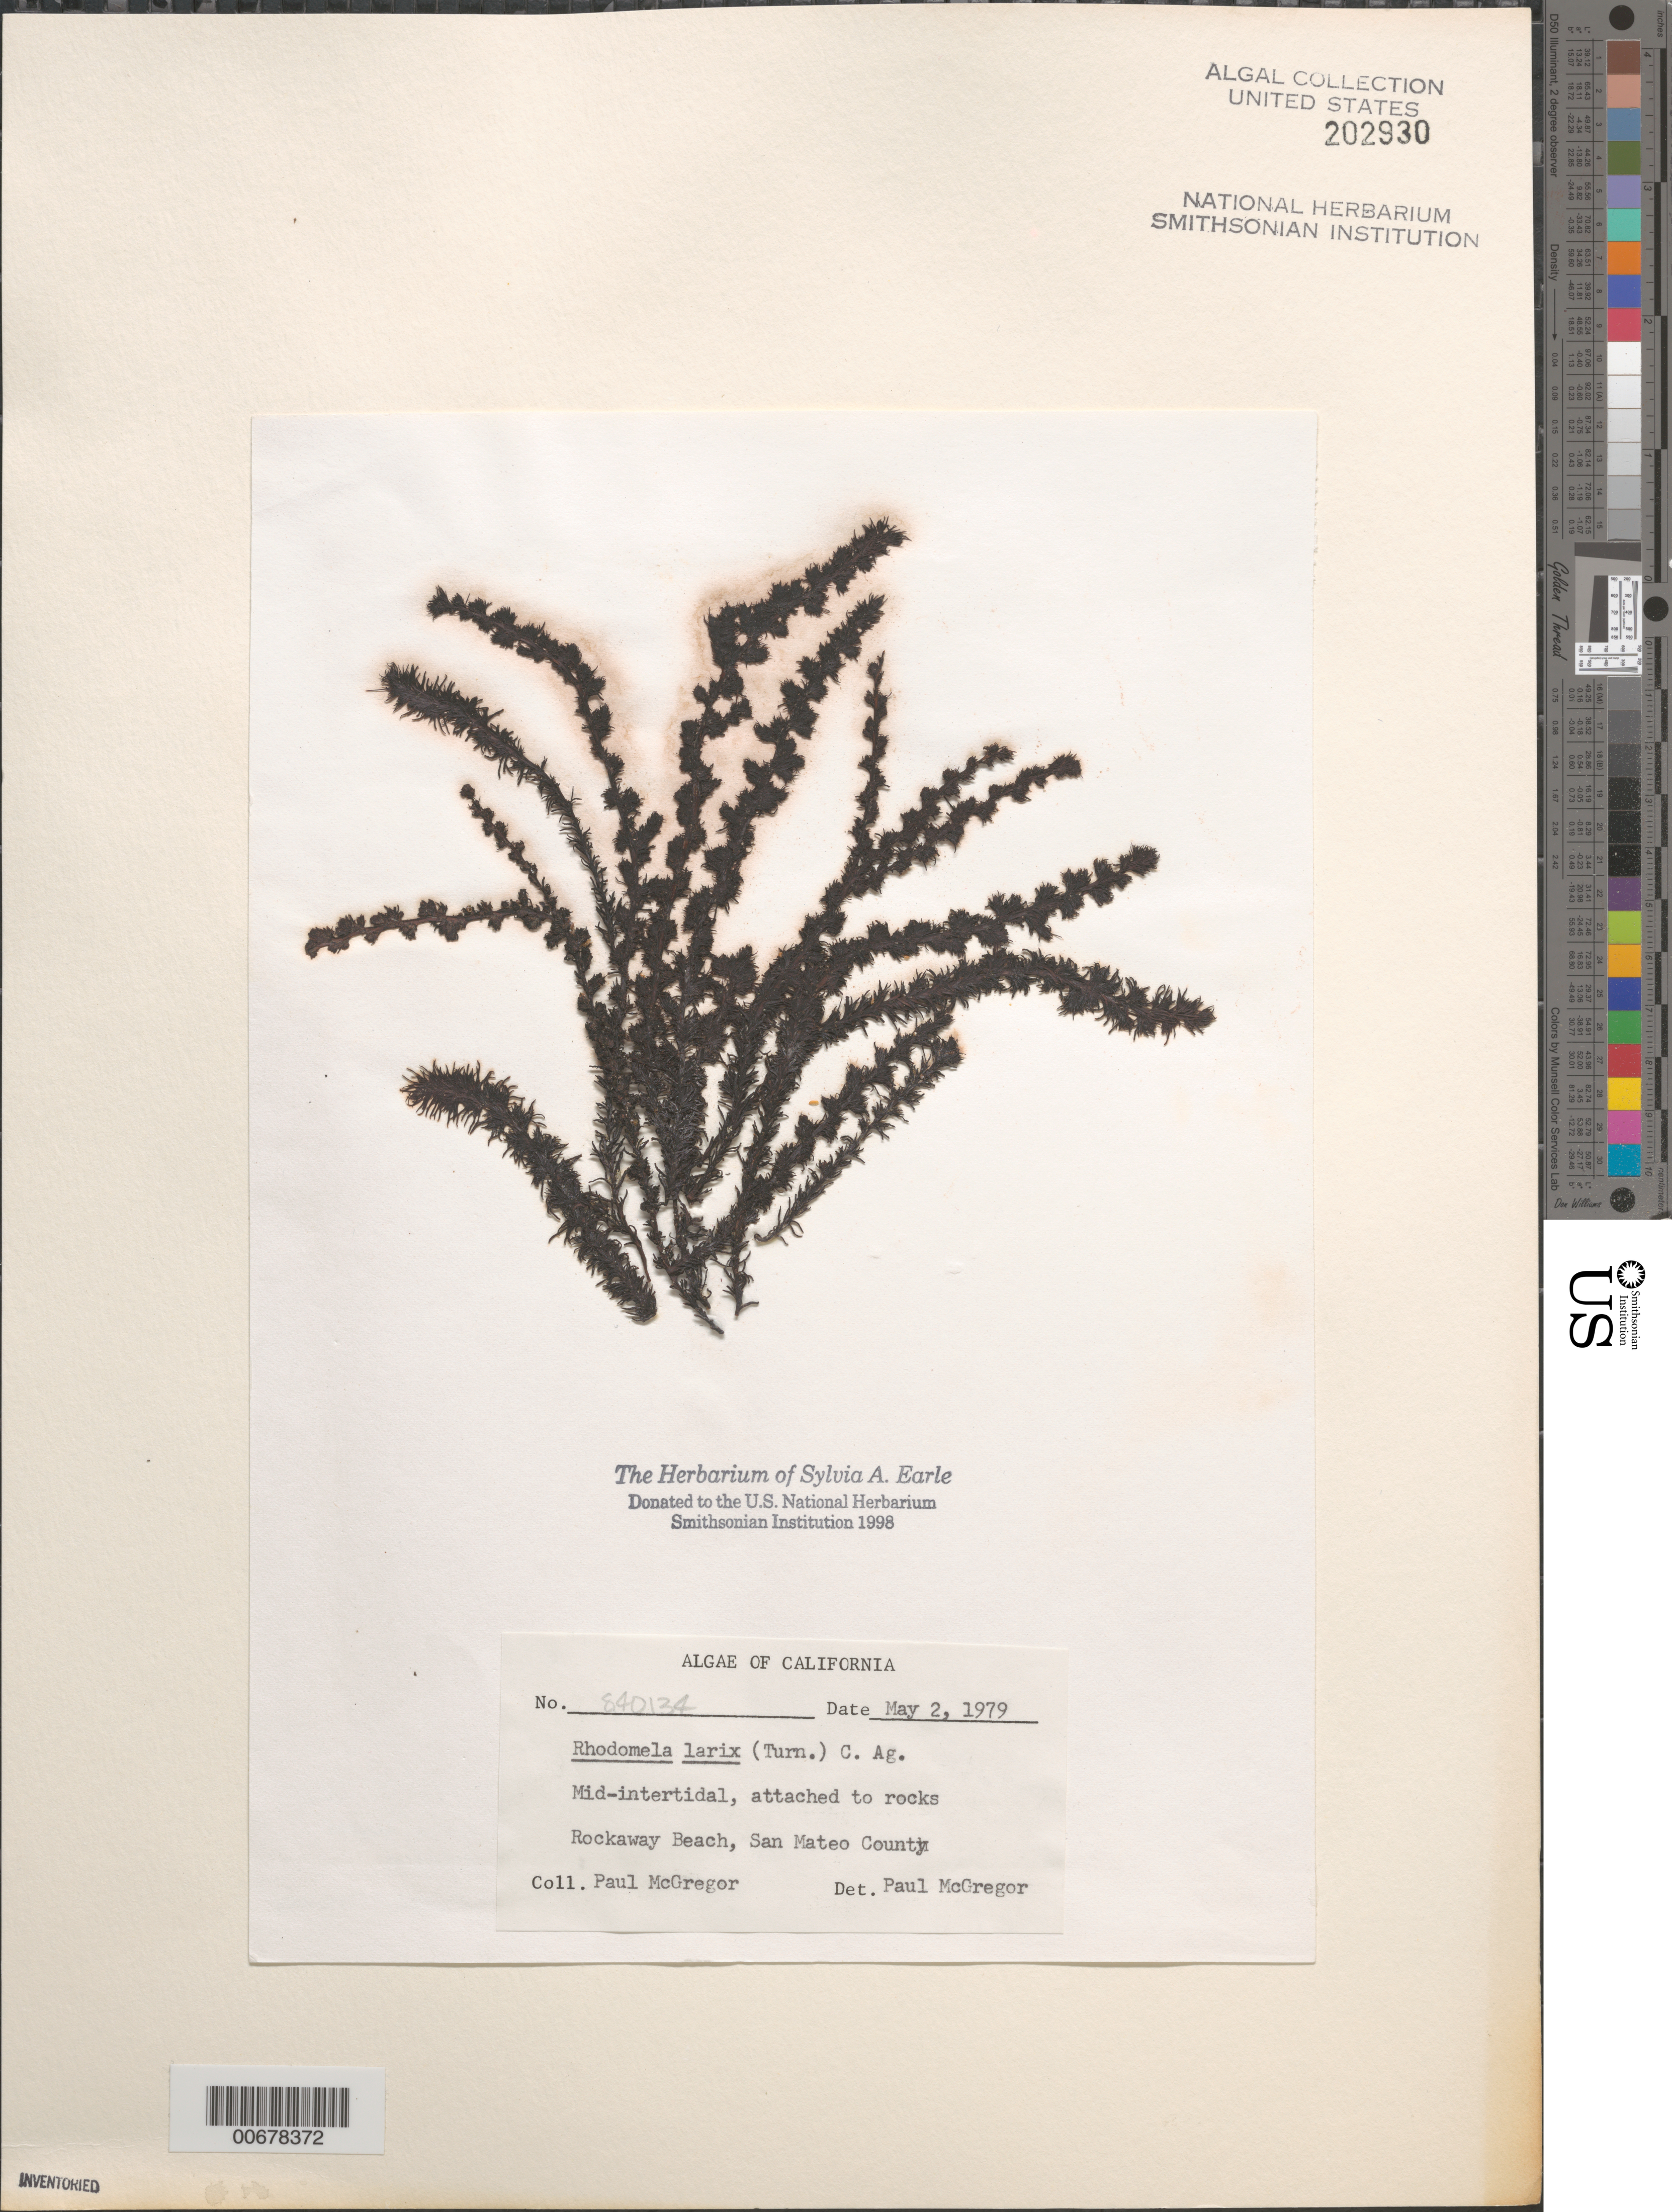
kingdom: Plantae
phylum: Rhodophyta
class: Florideophyceae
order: Ceramiales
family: Rhodomelaceae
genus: Neorhodomela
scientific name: Neorhodomela larix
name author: (Turner) Masuda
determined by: Algae name updating Project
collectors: P. McGregor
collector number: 840134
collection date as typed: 02 May 1979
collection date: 1979-05-02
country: United States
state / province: California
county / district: San Mateo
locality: Rockaway Beach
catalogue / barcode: US 202930